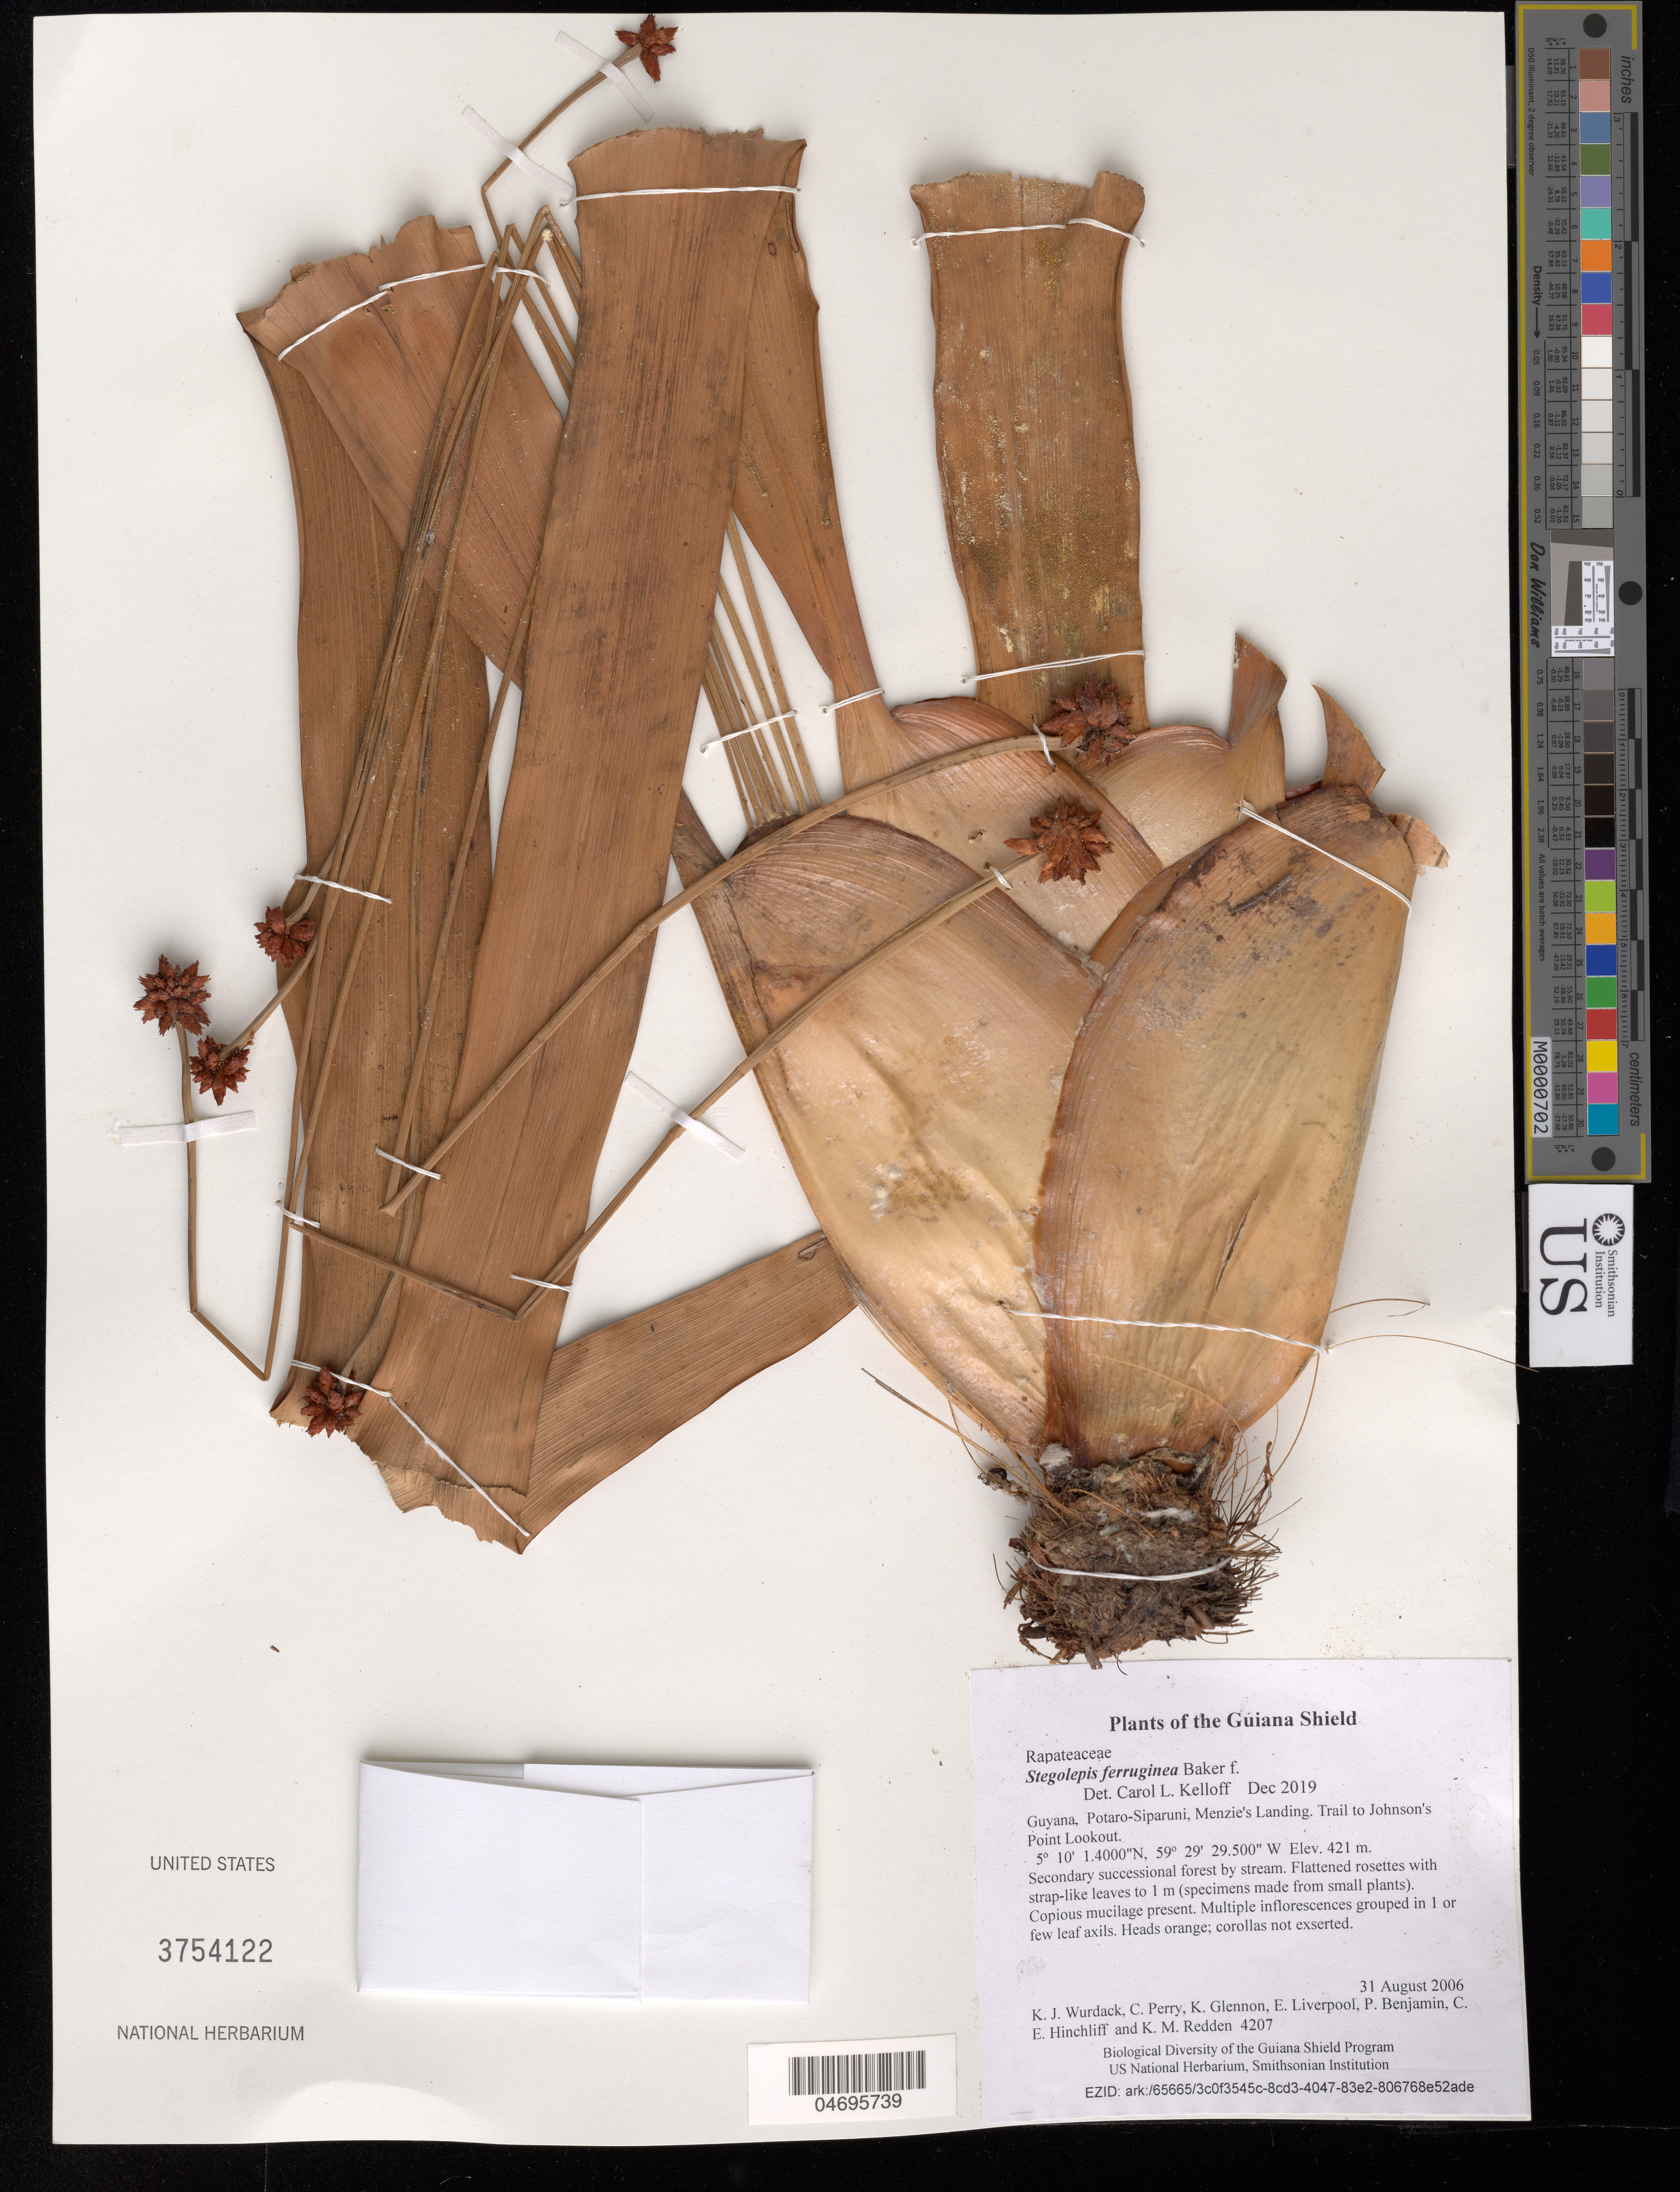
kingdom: Plantae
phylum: Tracheophyta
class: Liliopsida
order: Poales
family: Rapateaceae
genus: Stegolepis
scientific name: Stegolepis ferruginea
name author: Baker f.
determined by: Kelloff, Carol L.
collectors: K. Wurdack, C. Perry, K. Glennon, E. Liverpool, P. Benjamin, C. E. Hinchliff & K. M. Redden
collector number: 4207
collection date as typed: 31 August 2006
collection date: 2006-08-31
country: Guyana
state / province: Potaro-Siparuni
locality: Menzie's Landing. Trail to Johnson's Point Lookout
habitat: Secondary successional forest by stream.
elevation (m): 421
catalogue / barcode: US 3754122